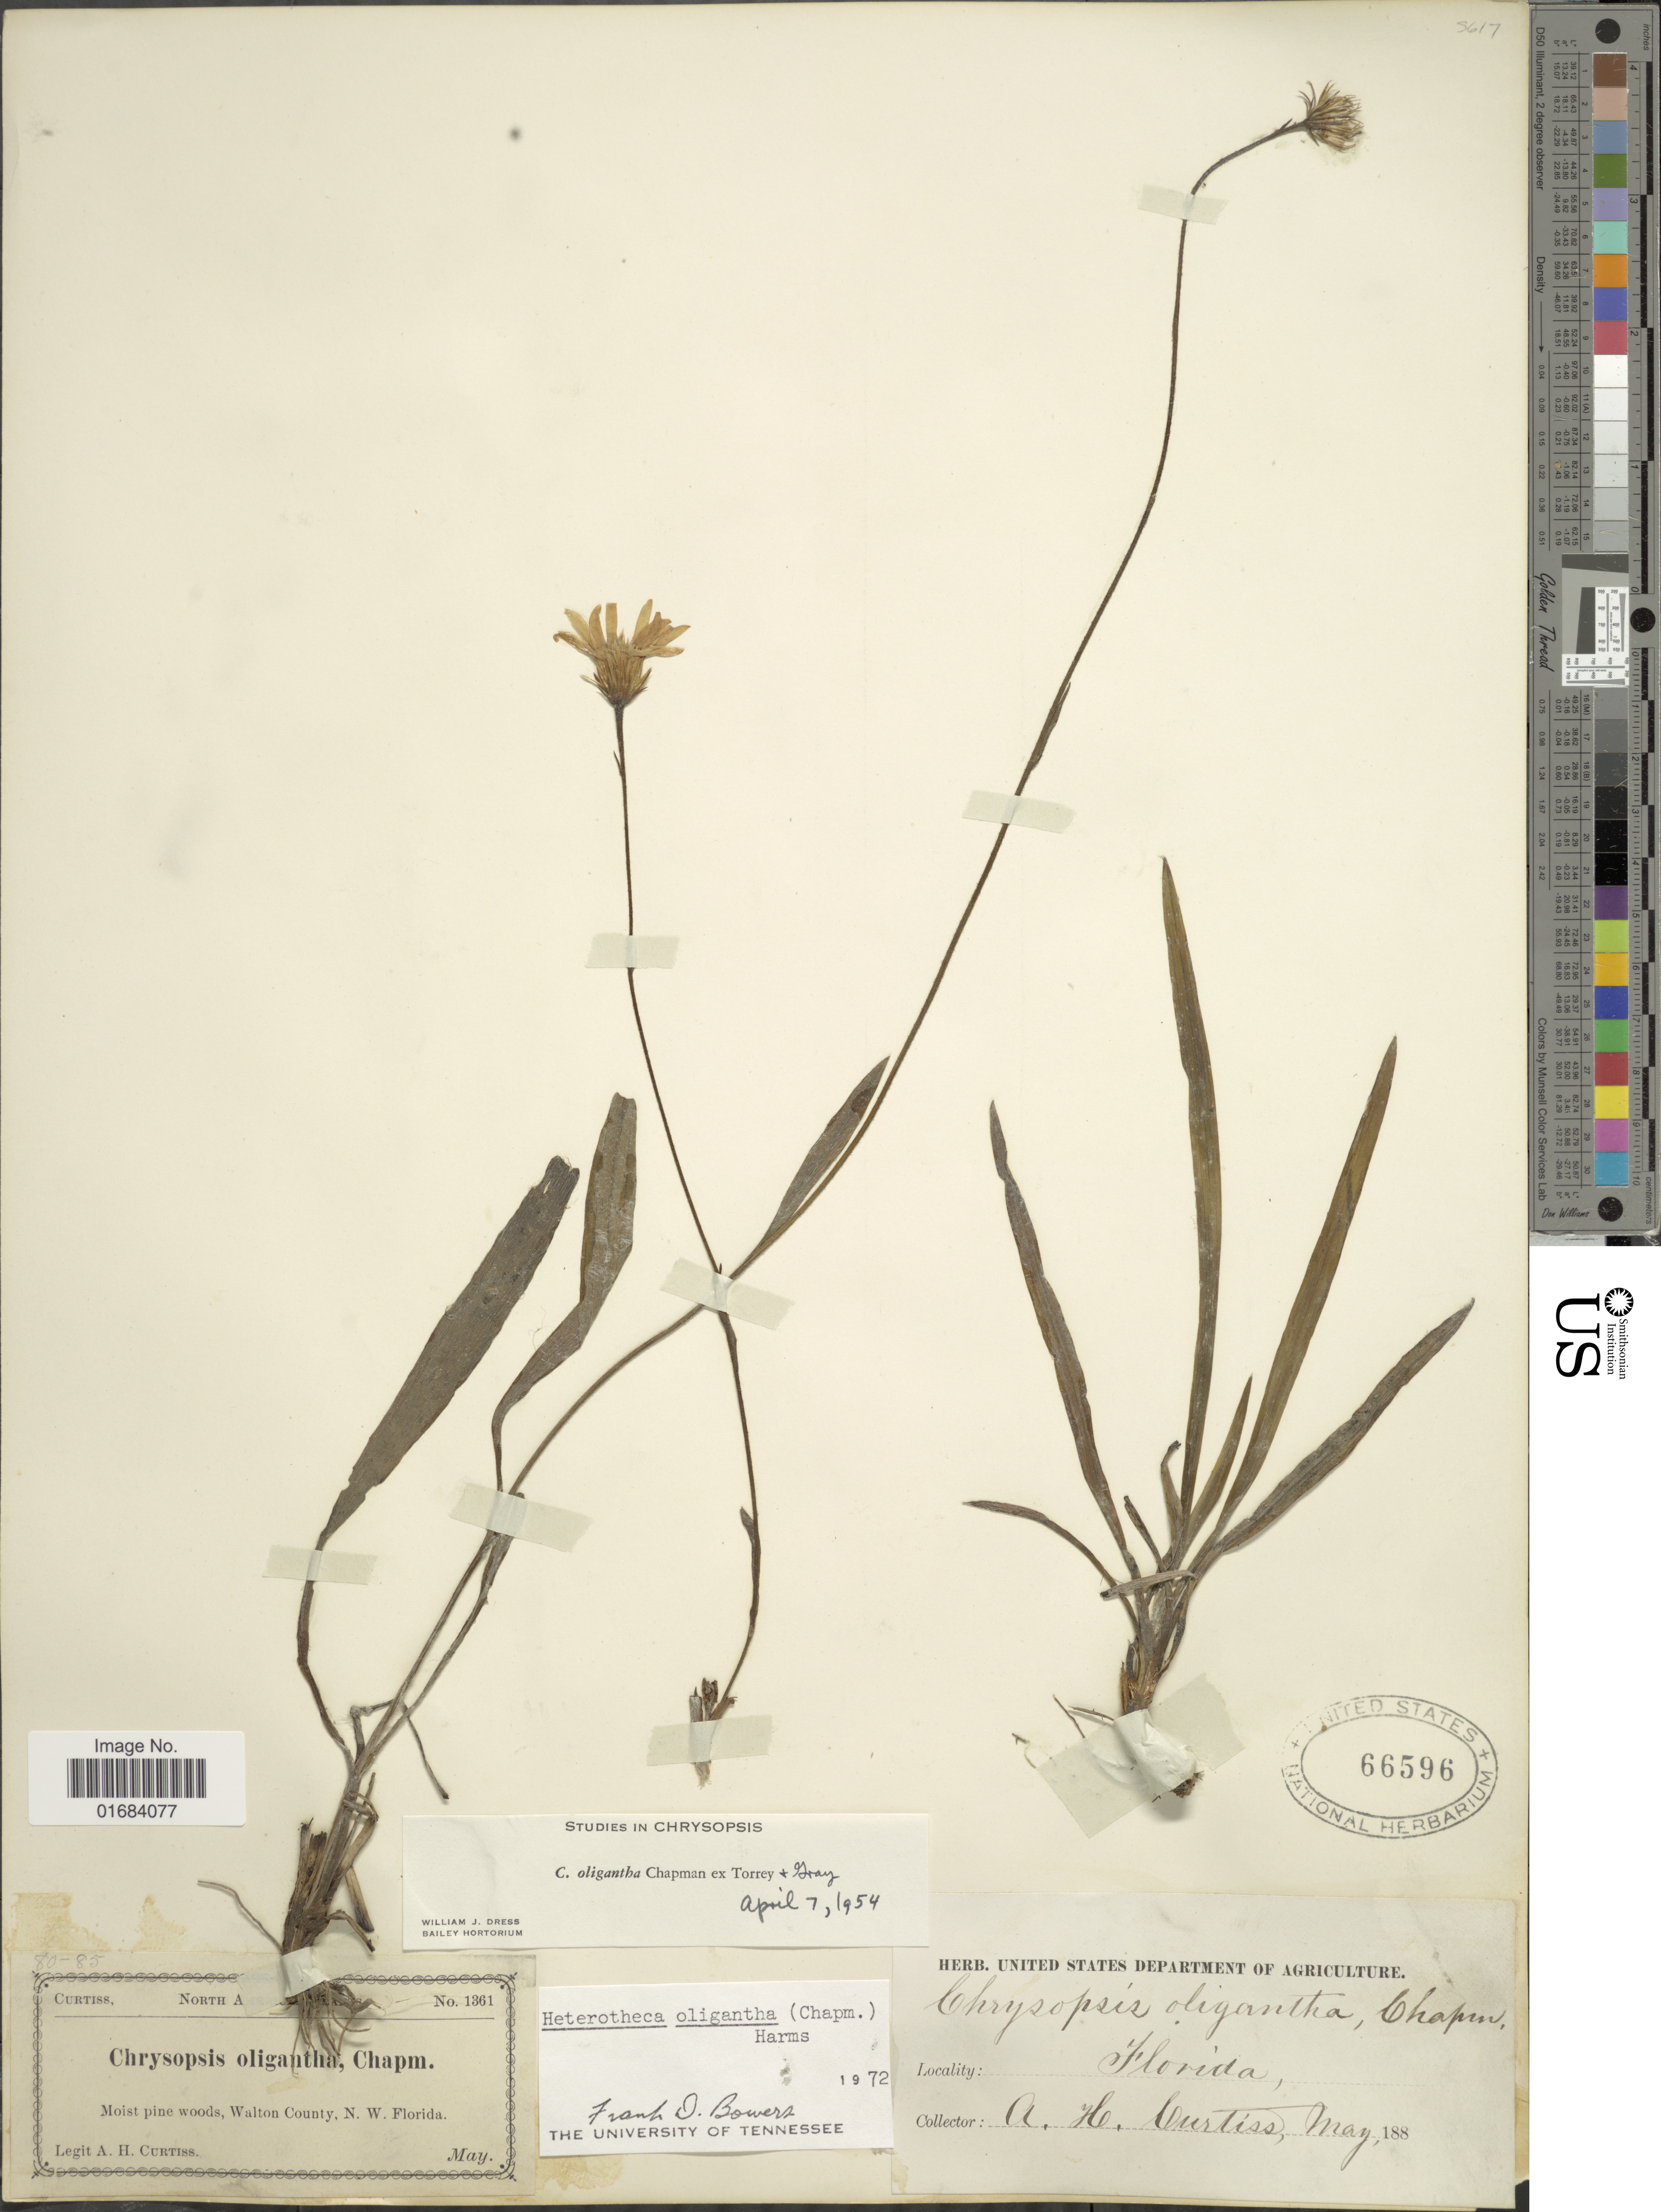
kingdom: Plantae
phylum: Tracheophyta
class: Magnoliopsida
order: Asterales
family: Asteraceae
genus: Pityopsis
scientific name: Pityopsis oligantha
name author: (Chapm. ex Torr. & A. Gray) Small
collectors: A. H. Curtiss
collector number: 1361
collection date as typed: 188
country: United States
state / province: Florida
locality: Moist pine woods, Walton County, N.W. Florida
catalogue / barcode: US 66596